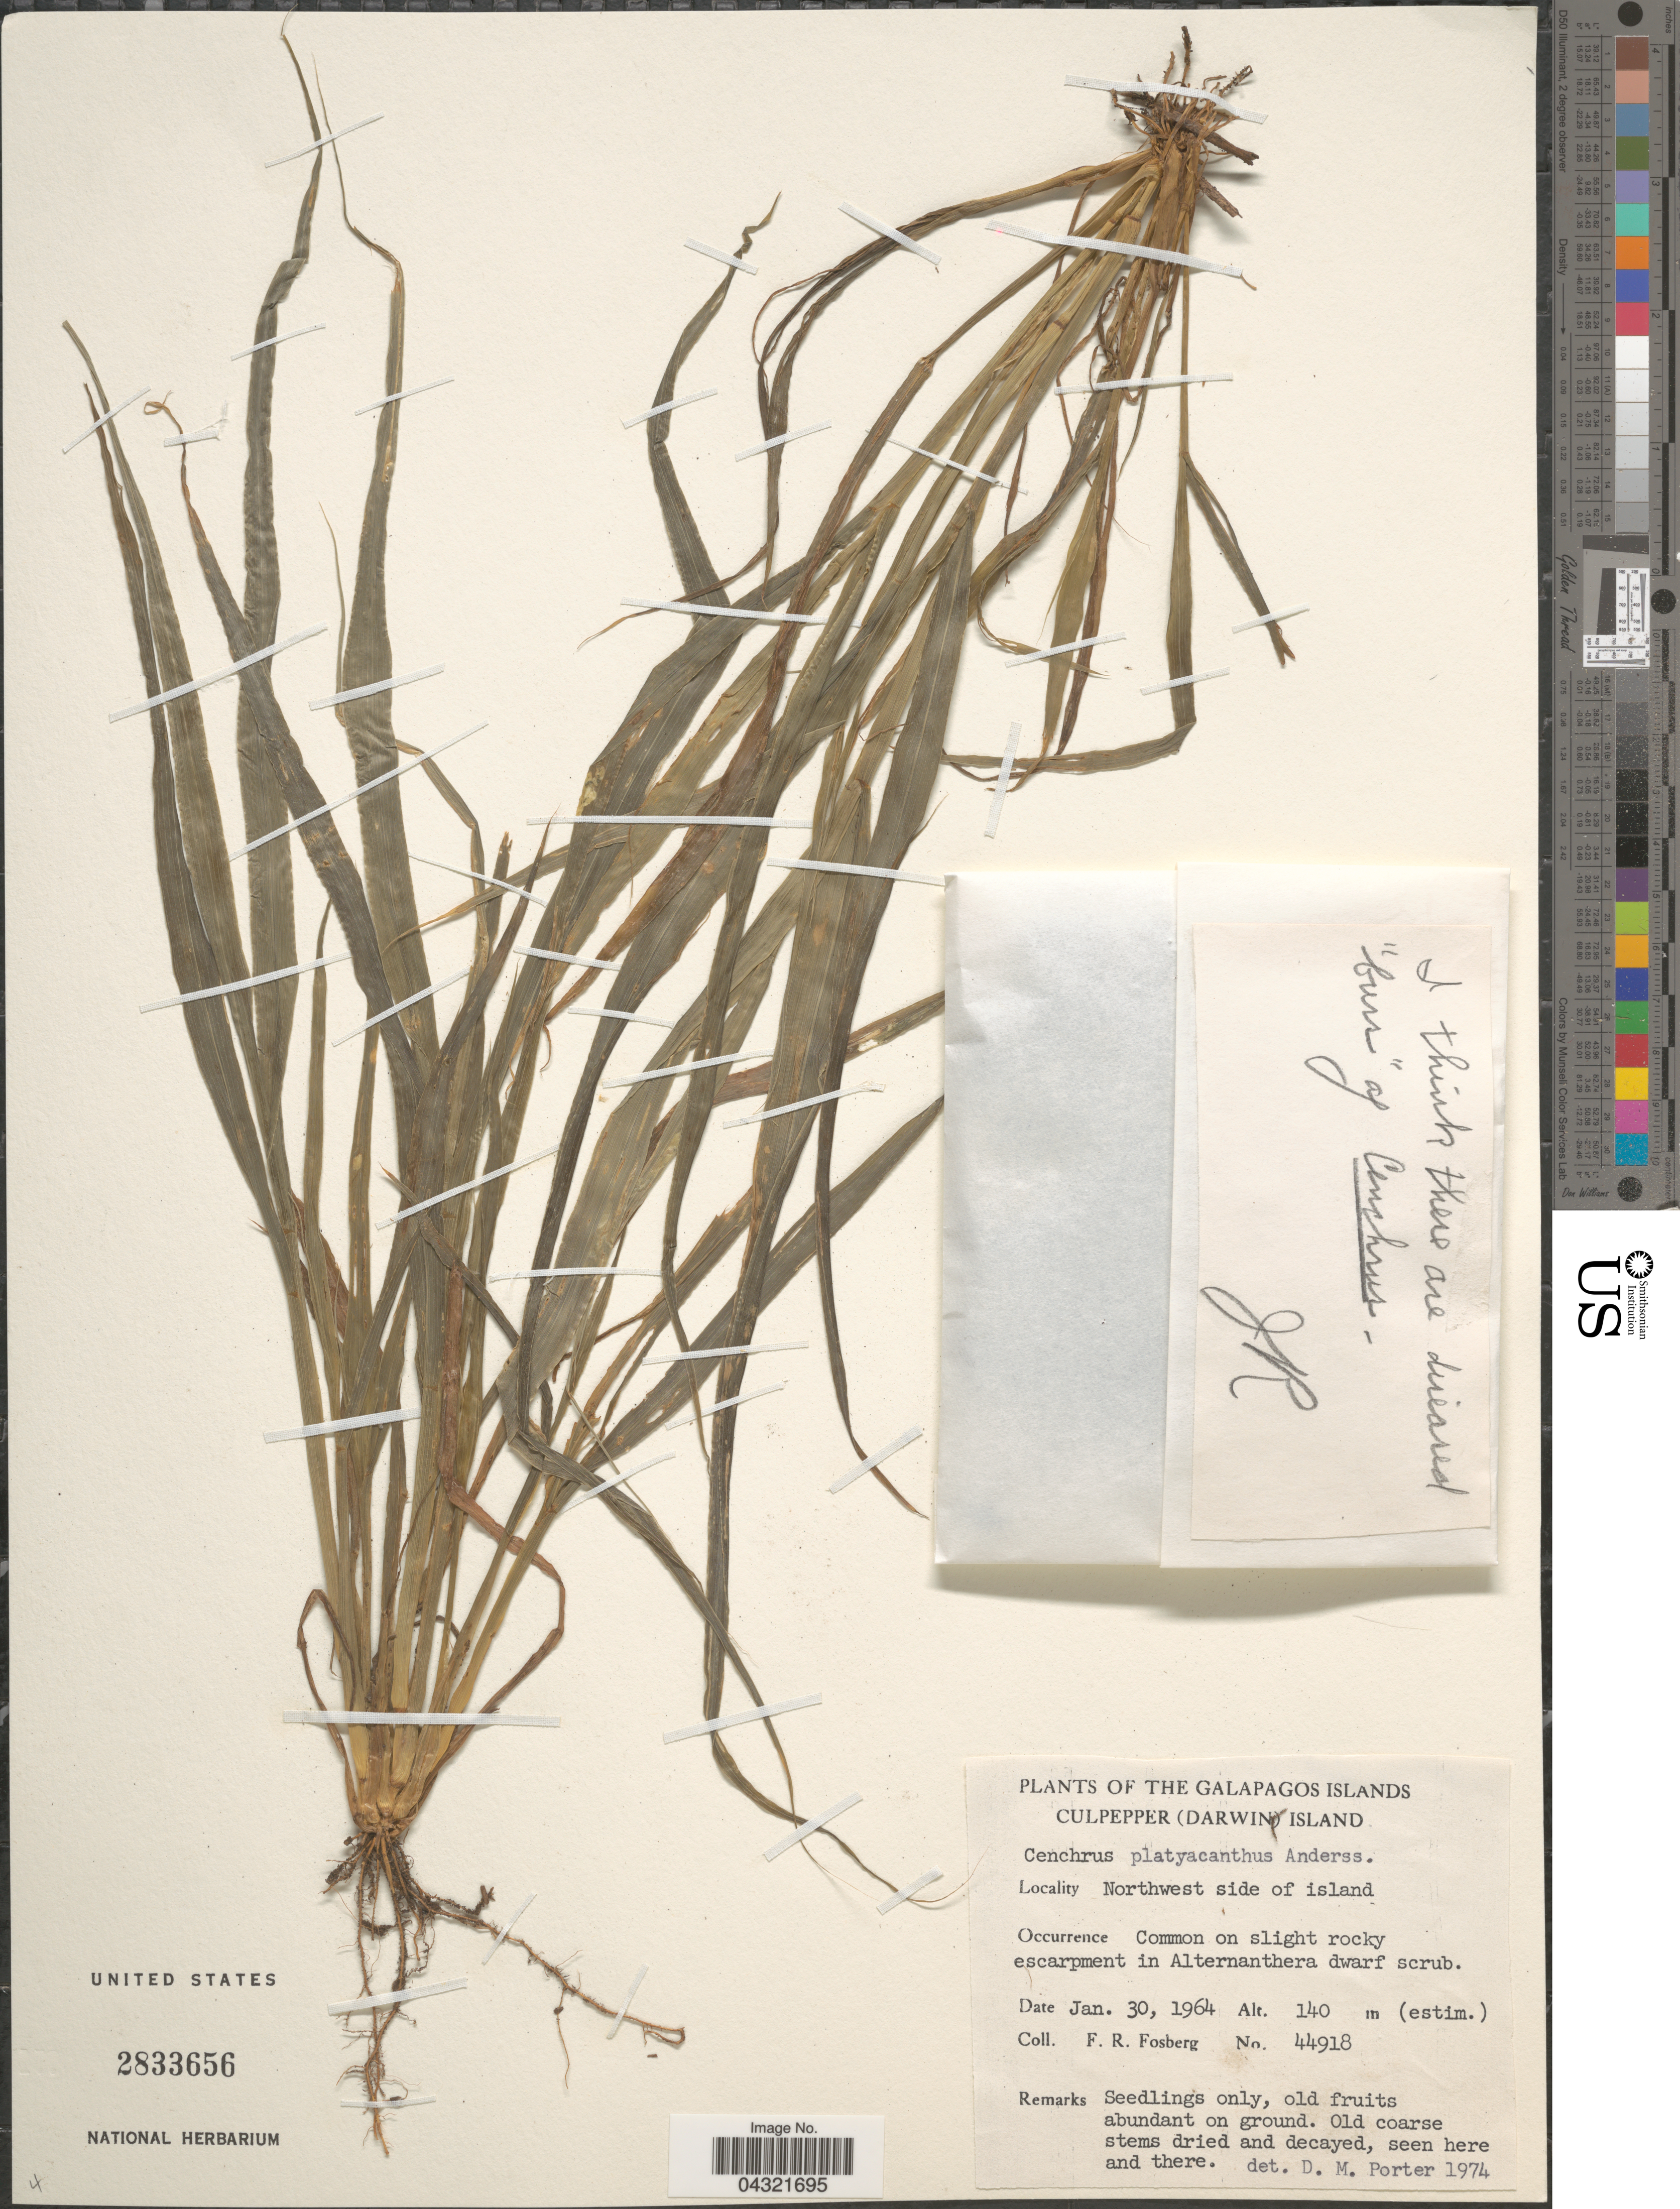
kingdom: Plantae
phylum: Tracheophyta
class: Liliopsida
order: Poales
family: Poaceae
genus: Cenchrus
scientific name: Cenchrus platyacanthus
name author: Andersson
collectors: F. R. Fosberg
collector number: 44918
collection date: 1964-01-30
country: Ecuador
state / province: Colón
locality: The Galapagos Islands. Culpepper (Darwin) Island. Northwest side of island. Common on slight rocky escarpment in Alternanthera dwarf scrub.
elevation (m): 140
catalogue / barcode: US 2833656